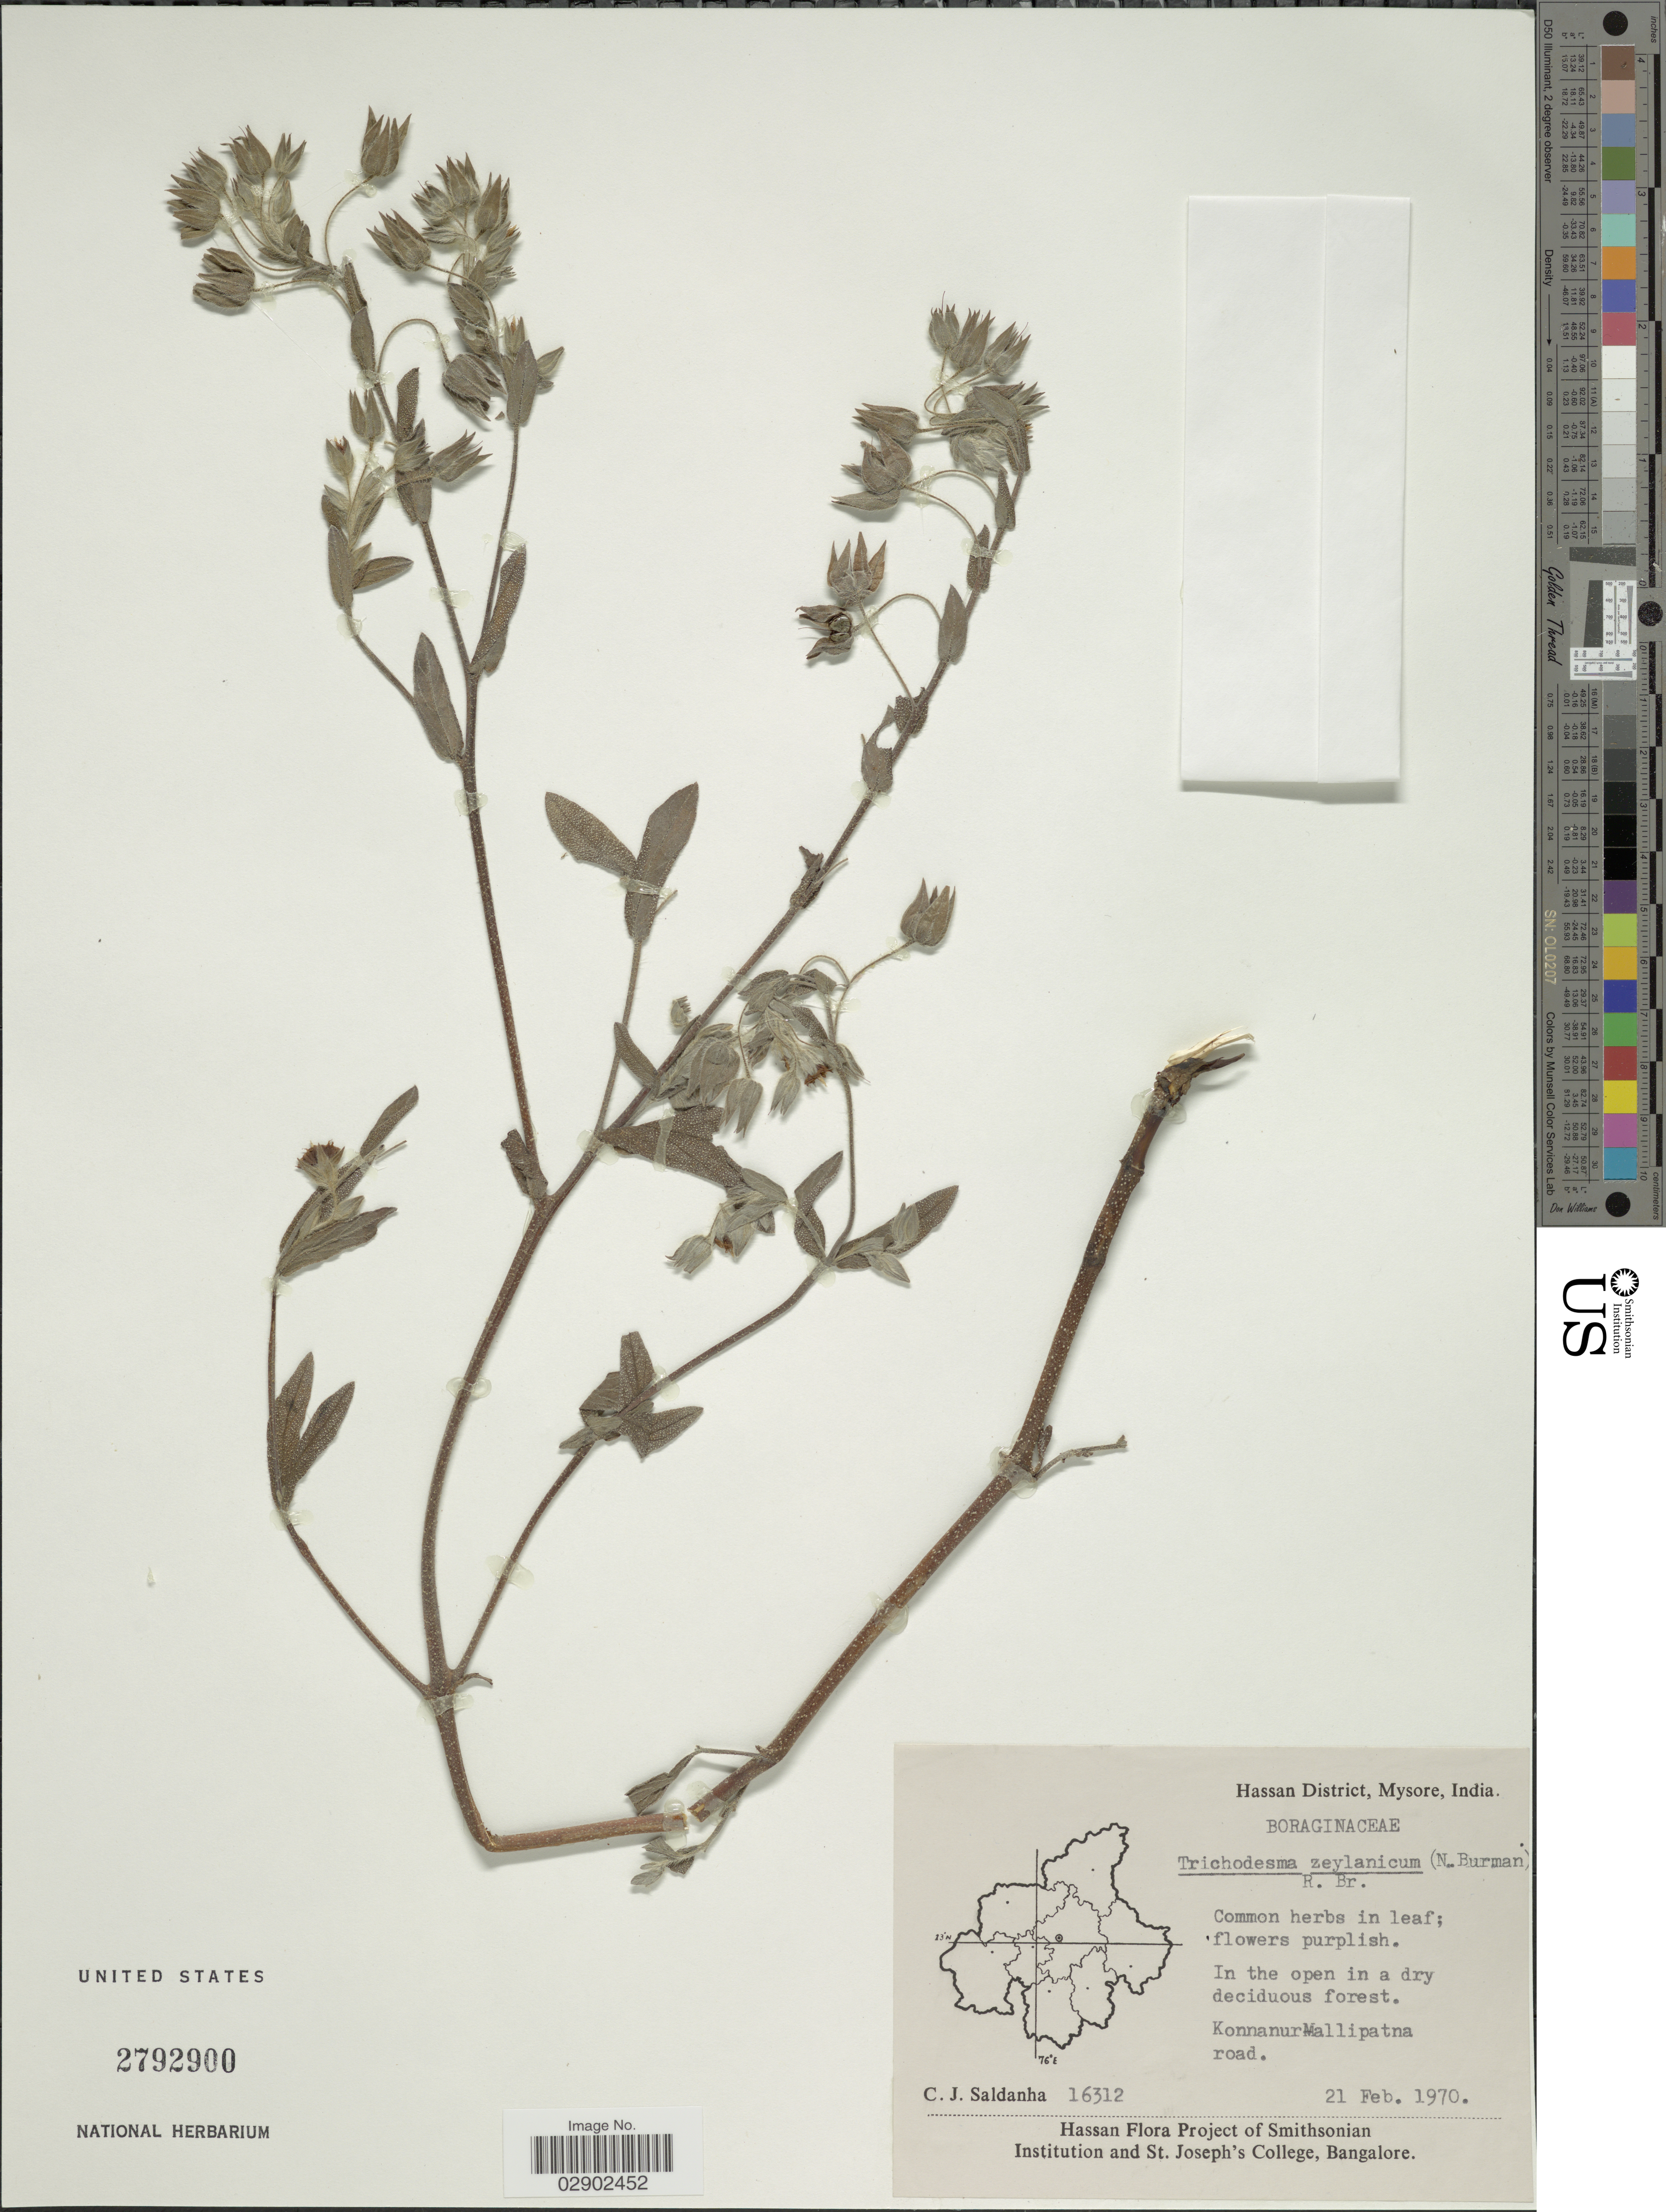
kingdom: Plantae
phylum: Tracheophyta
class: Magnoliopsida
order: Boraginales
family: Boraginaceae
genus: Trichodesma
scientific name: Trichodesma zeylanicum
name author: (Burm. f.) R. Br.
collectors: C. J. Saldanha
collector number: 16312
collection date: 1970-02-21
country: India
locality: Hassan District, Mysore. Konnanur-Mallipatna road.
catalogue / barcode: US 2792900